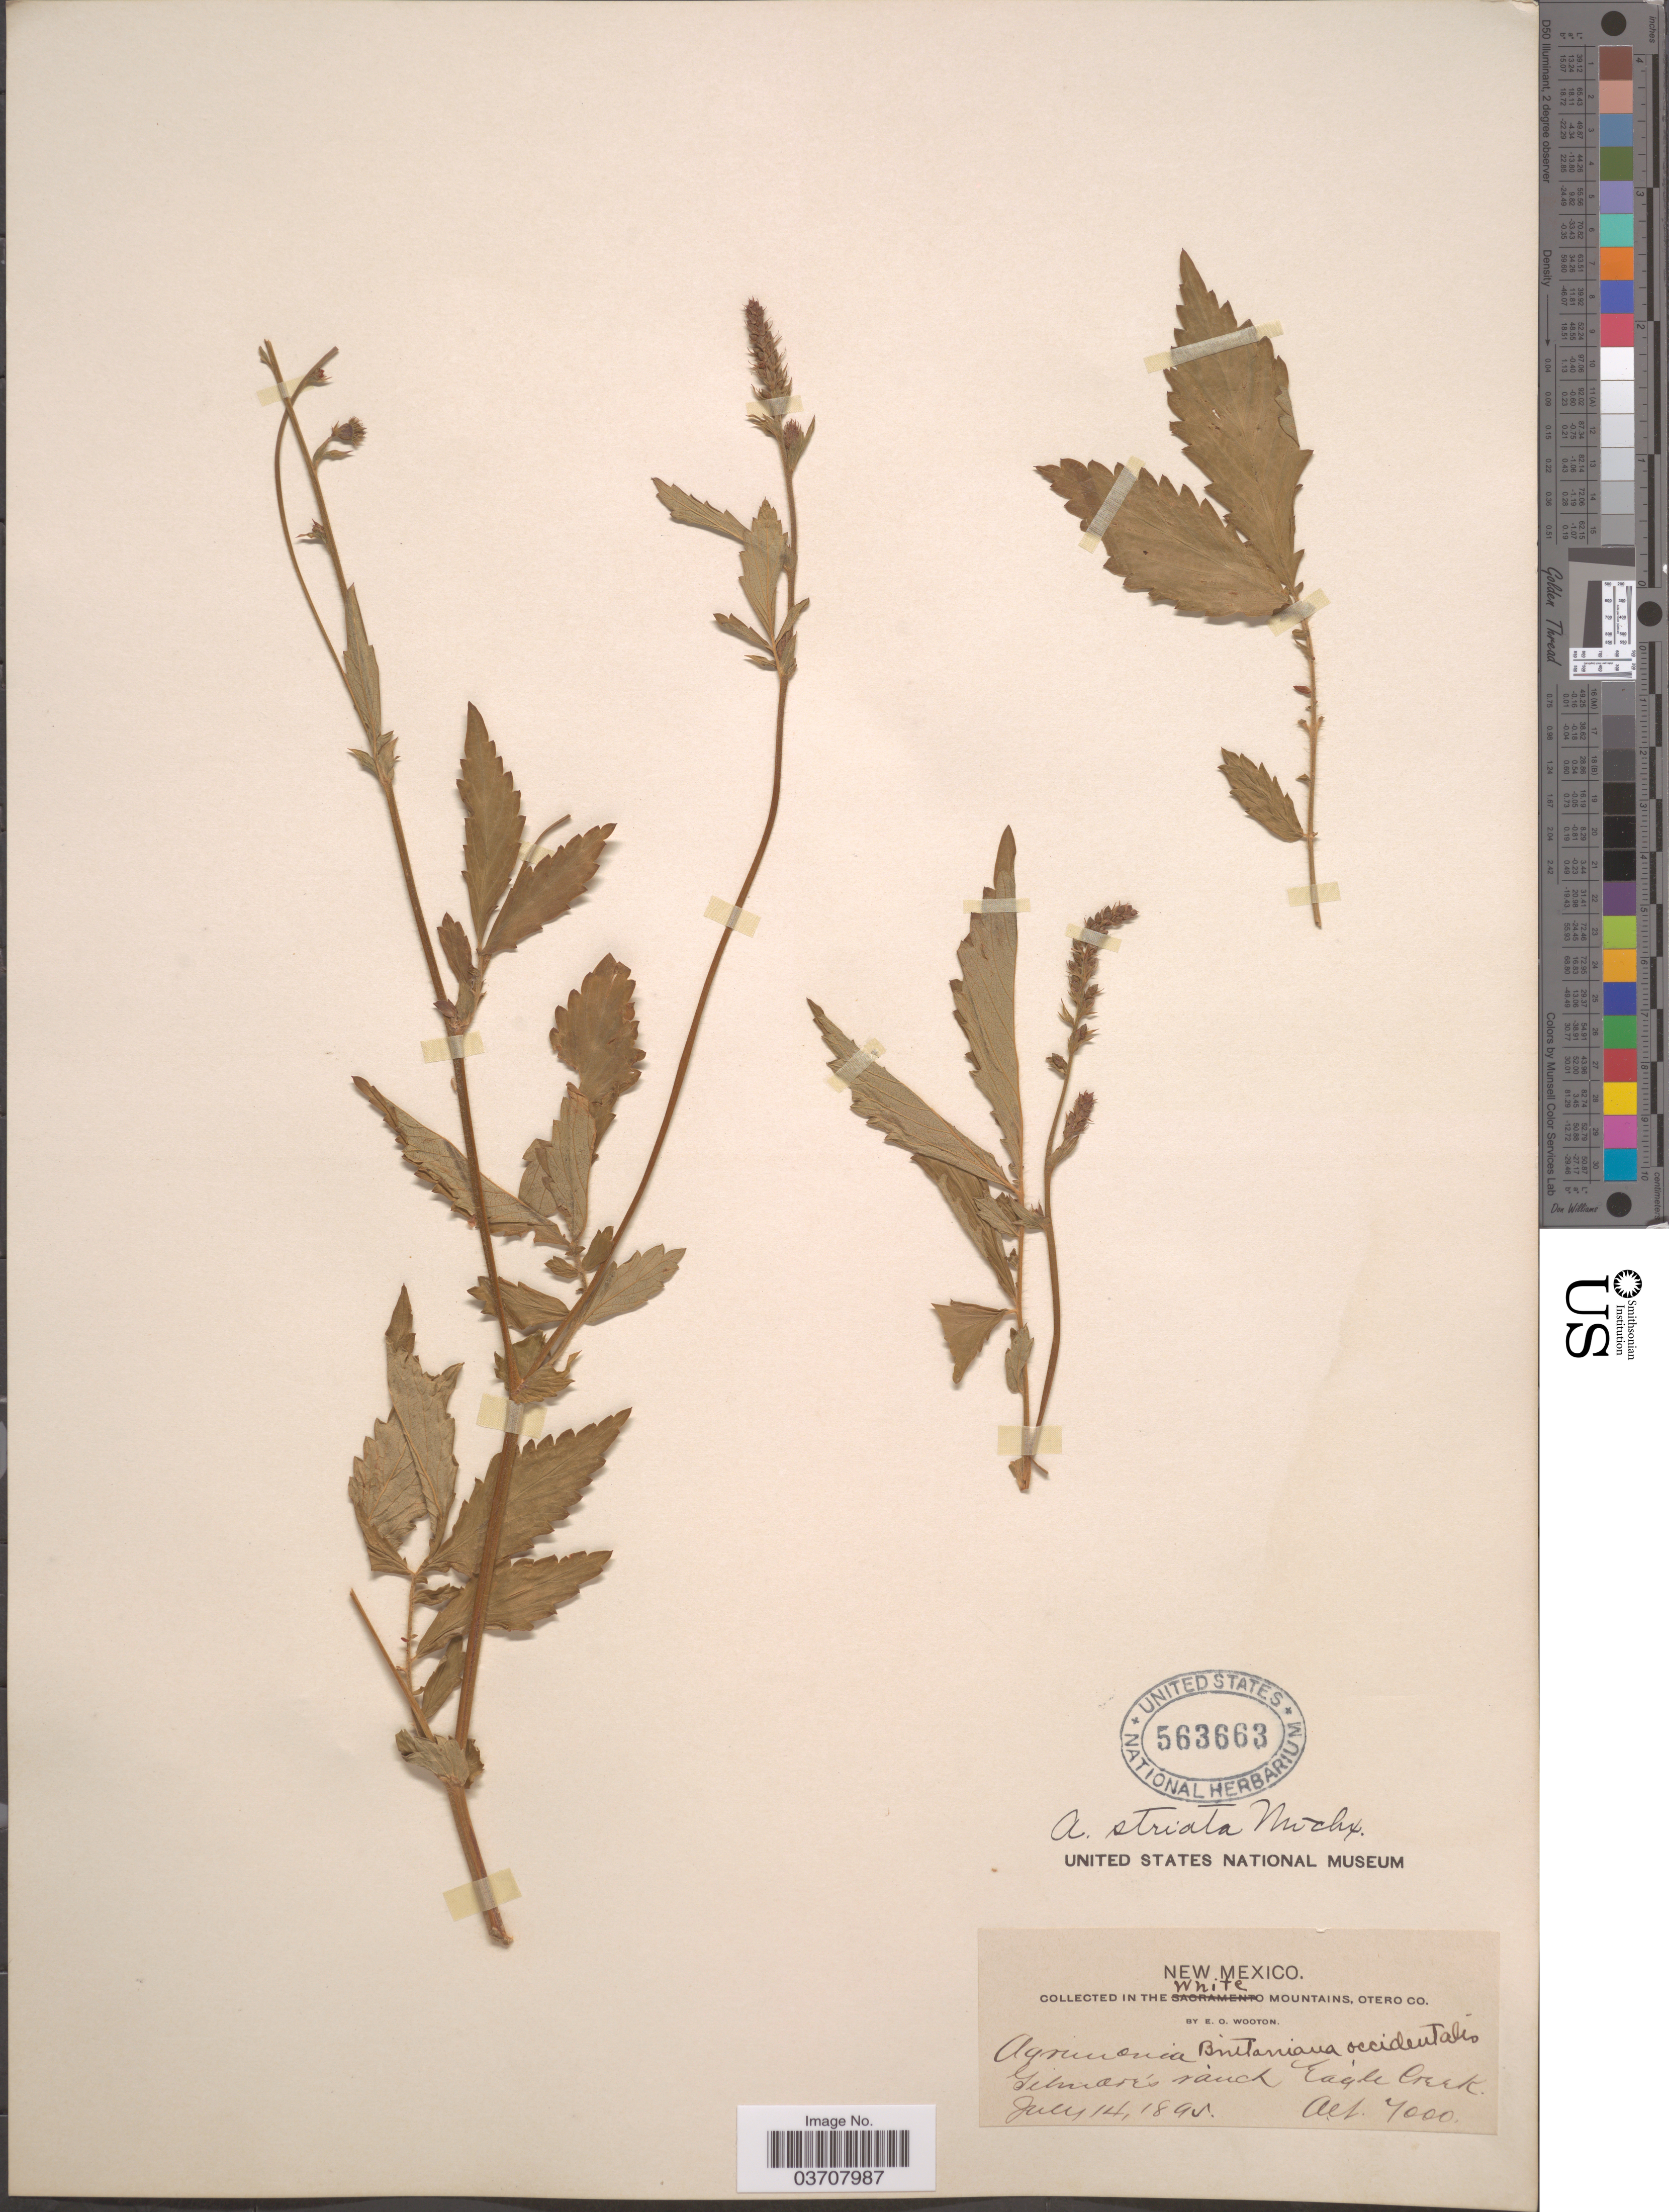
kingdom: Plantae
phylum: Tracheophyta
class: Magnoliopsida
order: Rosales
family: Rosaceae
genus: Agrimonia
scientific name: Agrimonia striata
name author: Michx.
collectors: E. O. Wooton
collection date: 1895-07-14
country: United States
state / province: New Mexico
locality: In the White Mountains, Otero Co. Gilmore's ranch, Eagle Creek.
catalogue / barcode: US 563663